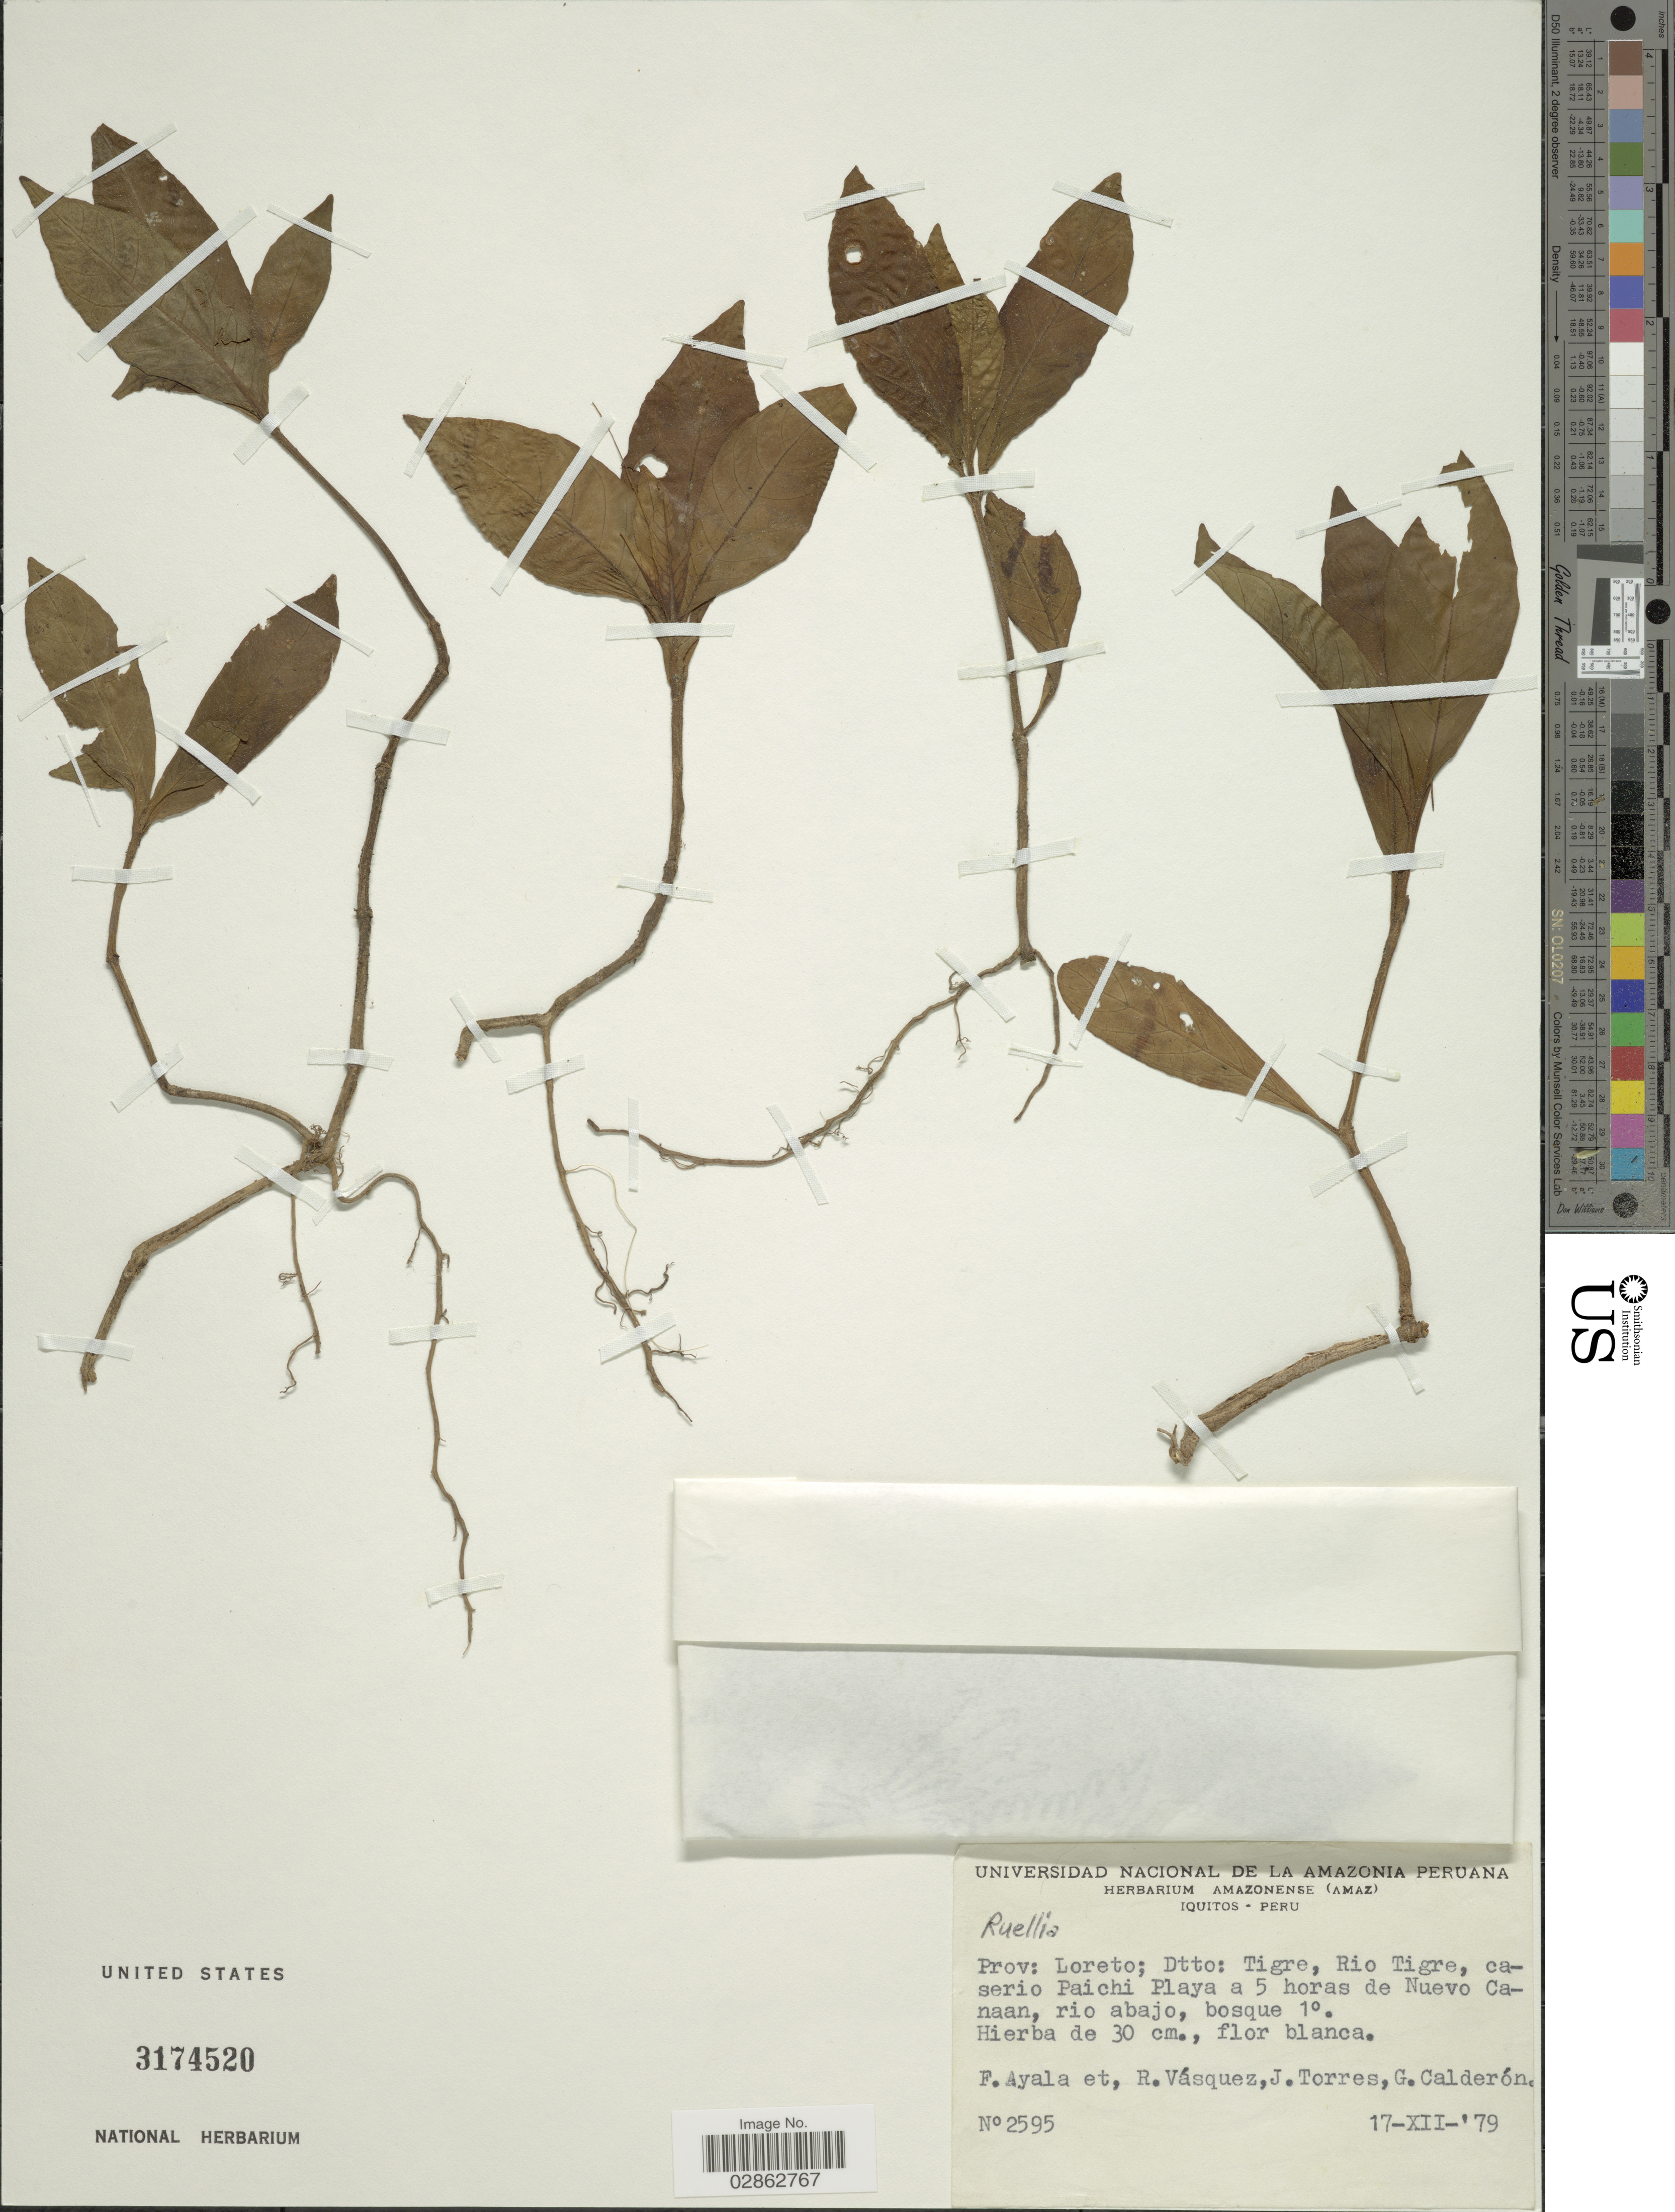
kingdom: Plantae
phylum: Tracheophyta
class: Magnoliopsida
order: Lamiales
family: Acanthaceae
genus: Ruellia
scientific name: Ruellia sp.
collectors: F. Ayala, R. Vásquez, J. Torres & G. Calderón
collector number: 2595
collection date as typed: Transcribed d/m/y: 17/12/79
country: Peru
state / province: Loreto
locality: Dtto: Tigre, Rio Tigre, caserio Paichi Playa a 5 horas de Nuevo Canaan, rio abajo, bosque 1°.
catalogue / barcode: US 3174520